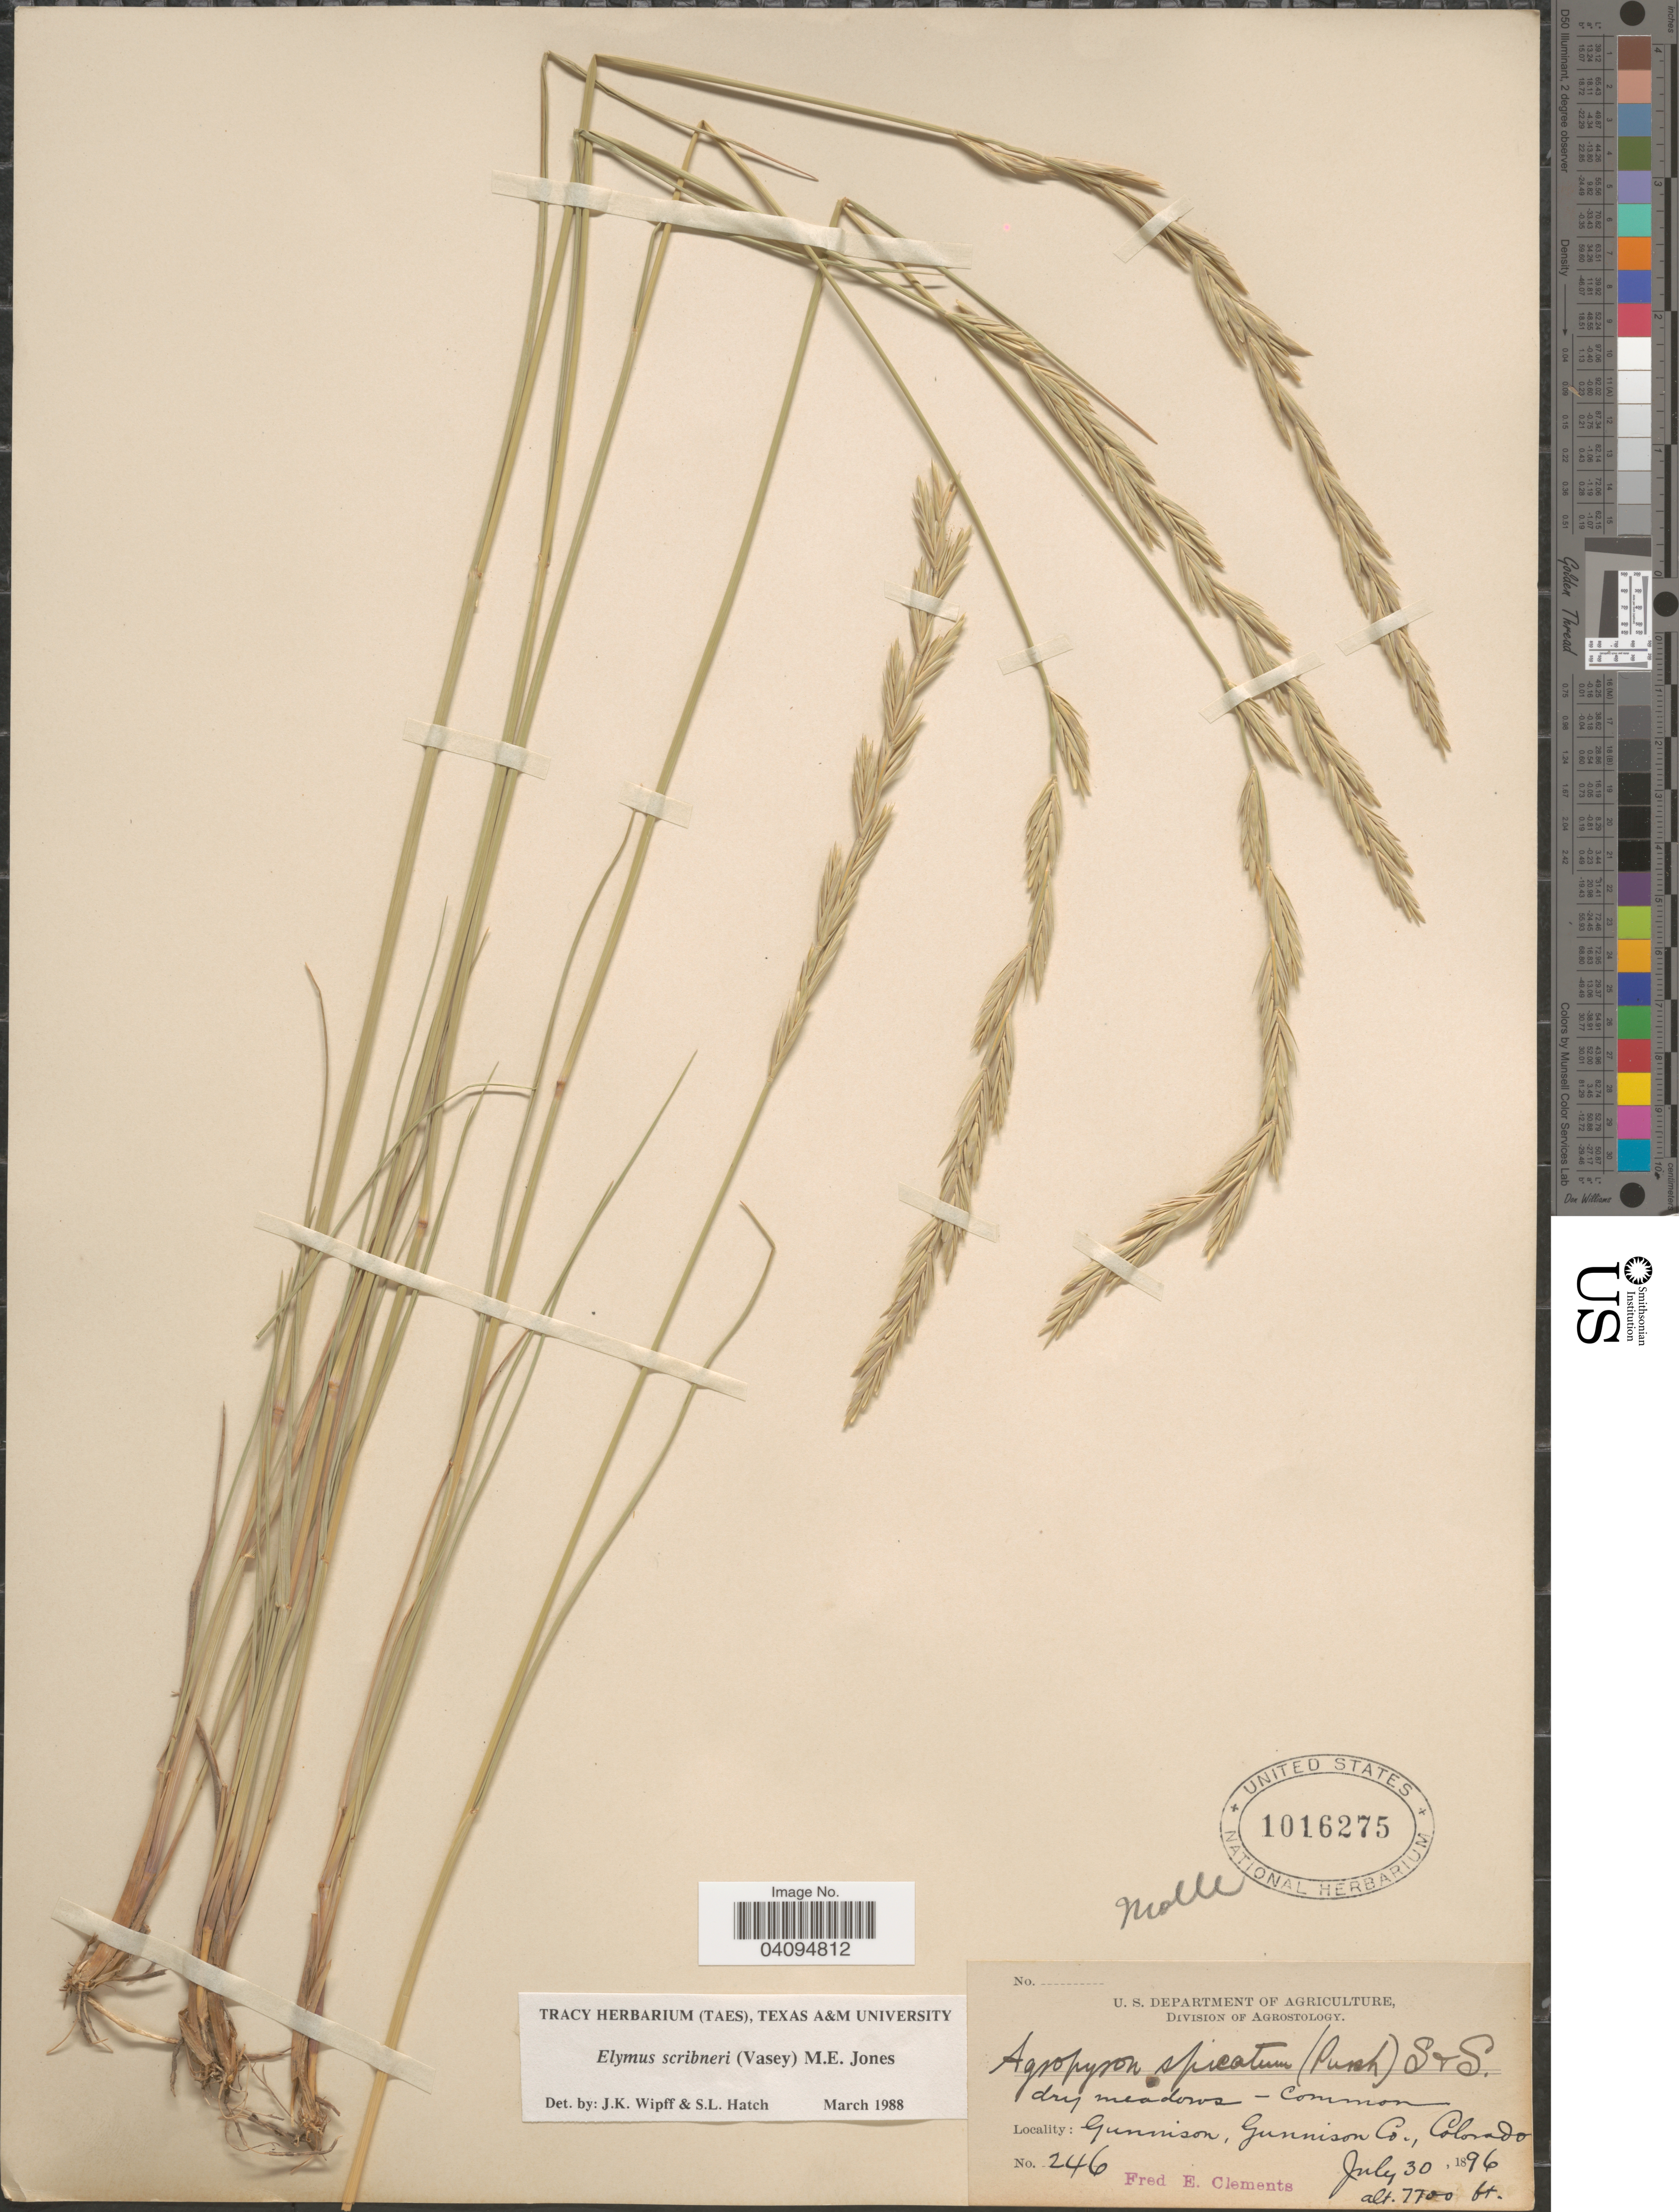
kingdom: Plantae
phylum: Tracheophyta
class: Liliopsida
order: Poales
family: Poaceae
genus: Elymus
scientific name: Elymus scribneri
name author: (Vasey) M.E. Jones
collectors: F. E. Clements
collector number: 246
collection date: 1896-07-30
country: United States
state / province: Colorado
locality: Dry meadows. Gunnison, Gunnison Co.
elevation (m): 2347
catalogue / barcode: US 1016275